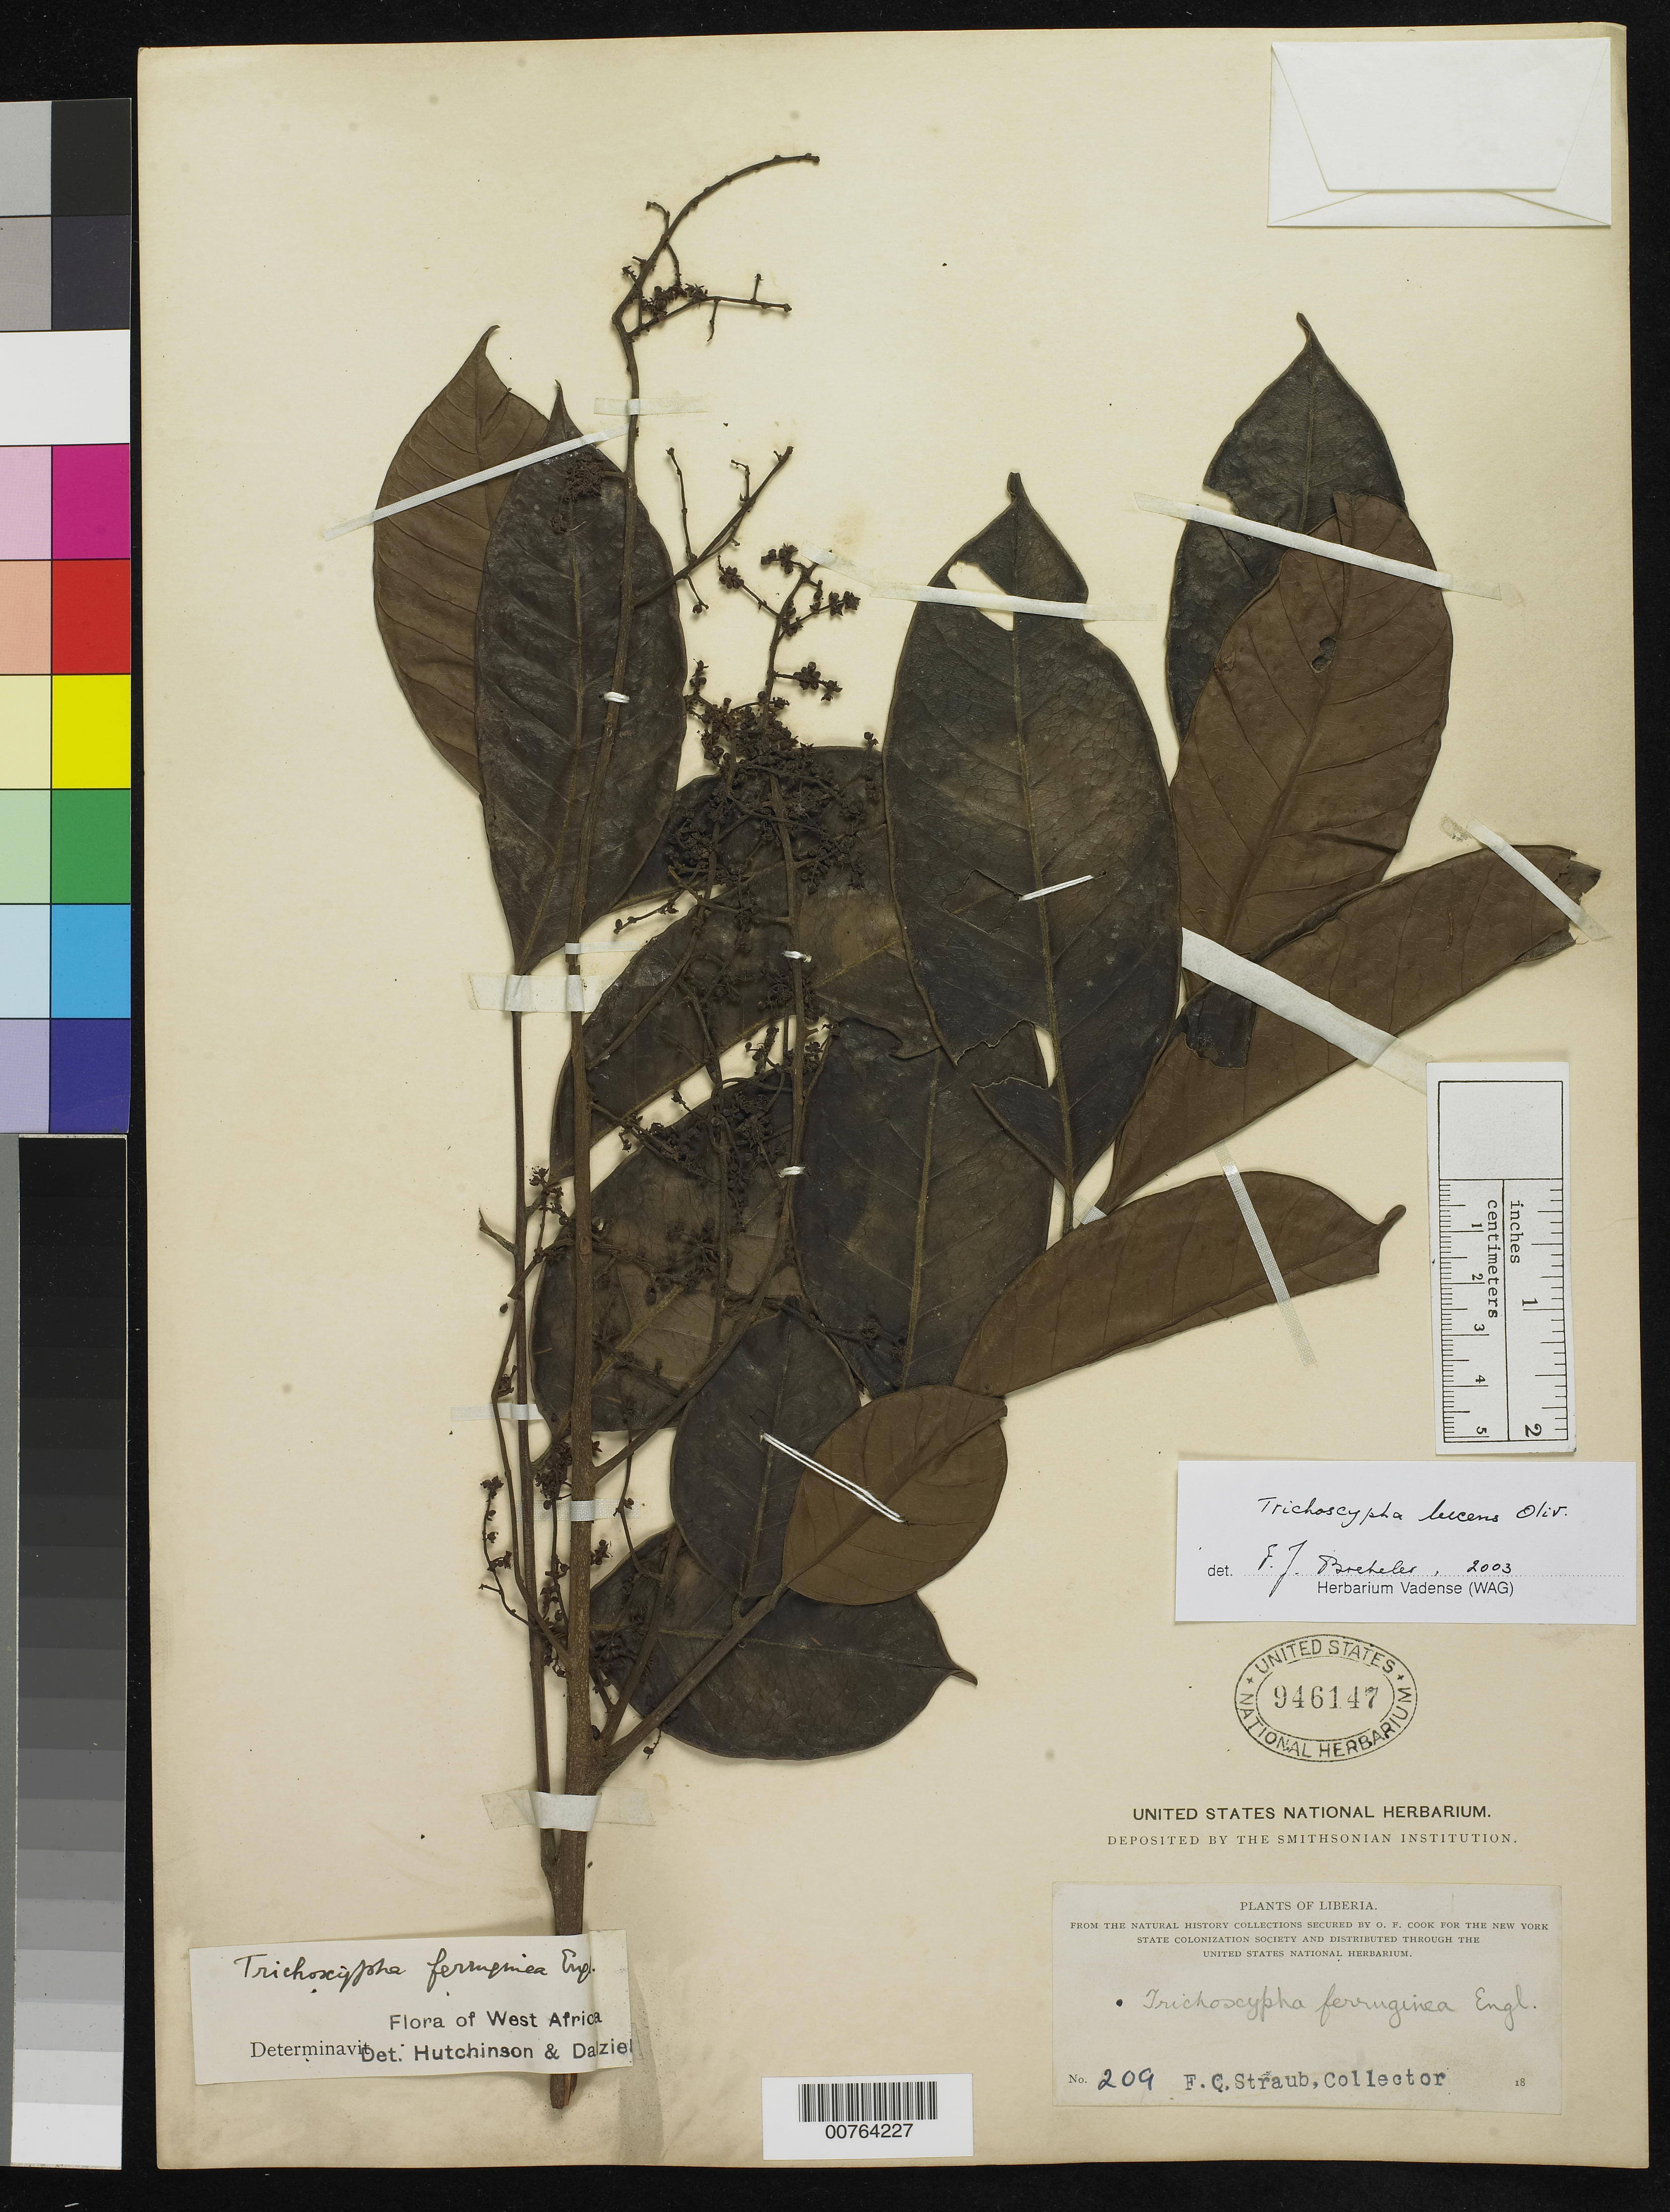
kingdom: Plantae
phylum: Tracheophyta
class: Magnoliopsida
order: Sapindales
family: Anacardiaceae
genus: Trichoscypha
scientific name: Trichoscypha lucens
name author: Oliv.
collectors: F. Straub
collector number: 209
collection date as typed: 18--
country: Liberia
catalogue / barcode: US 946147